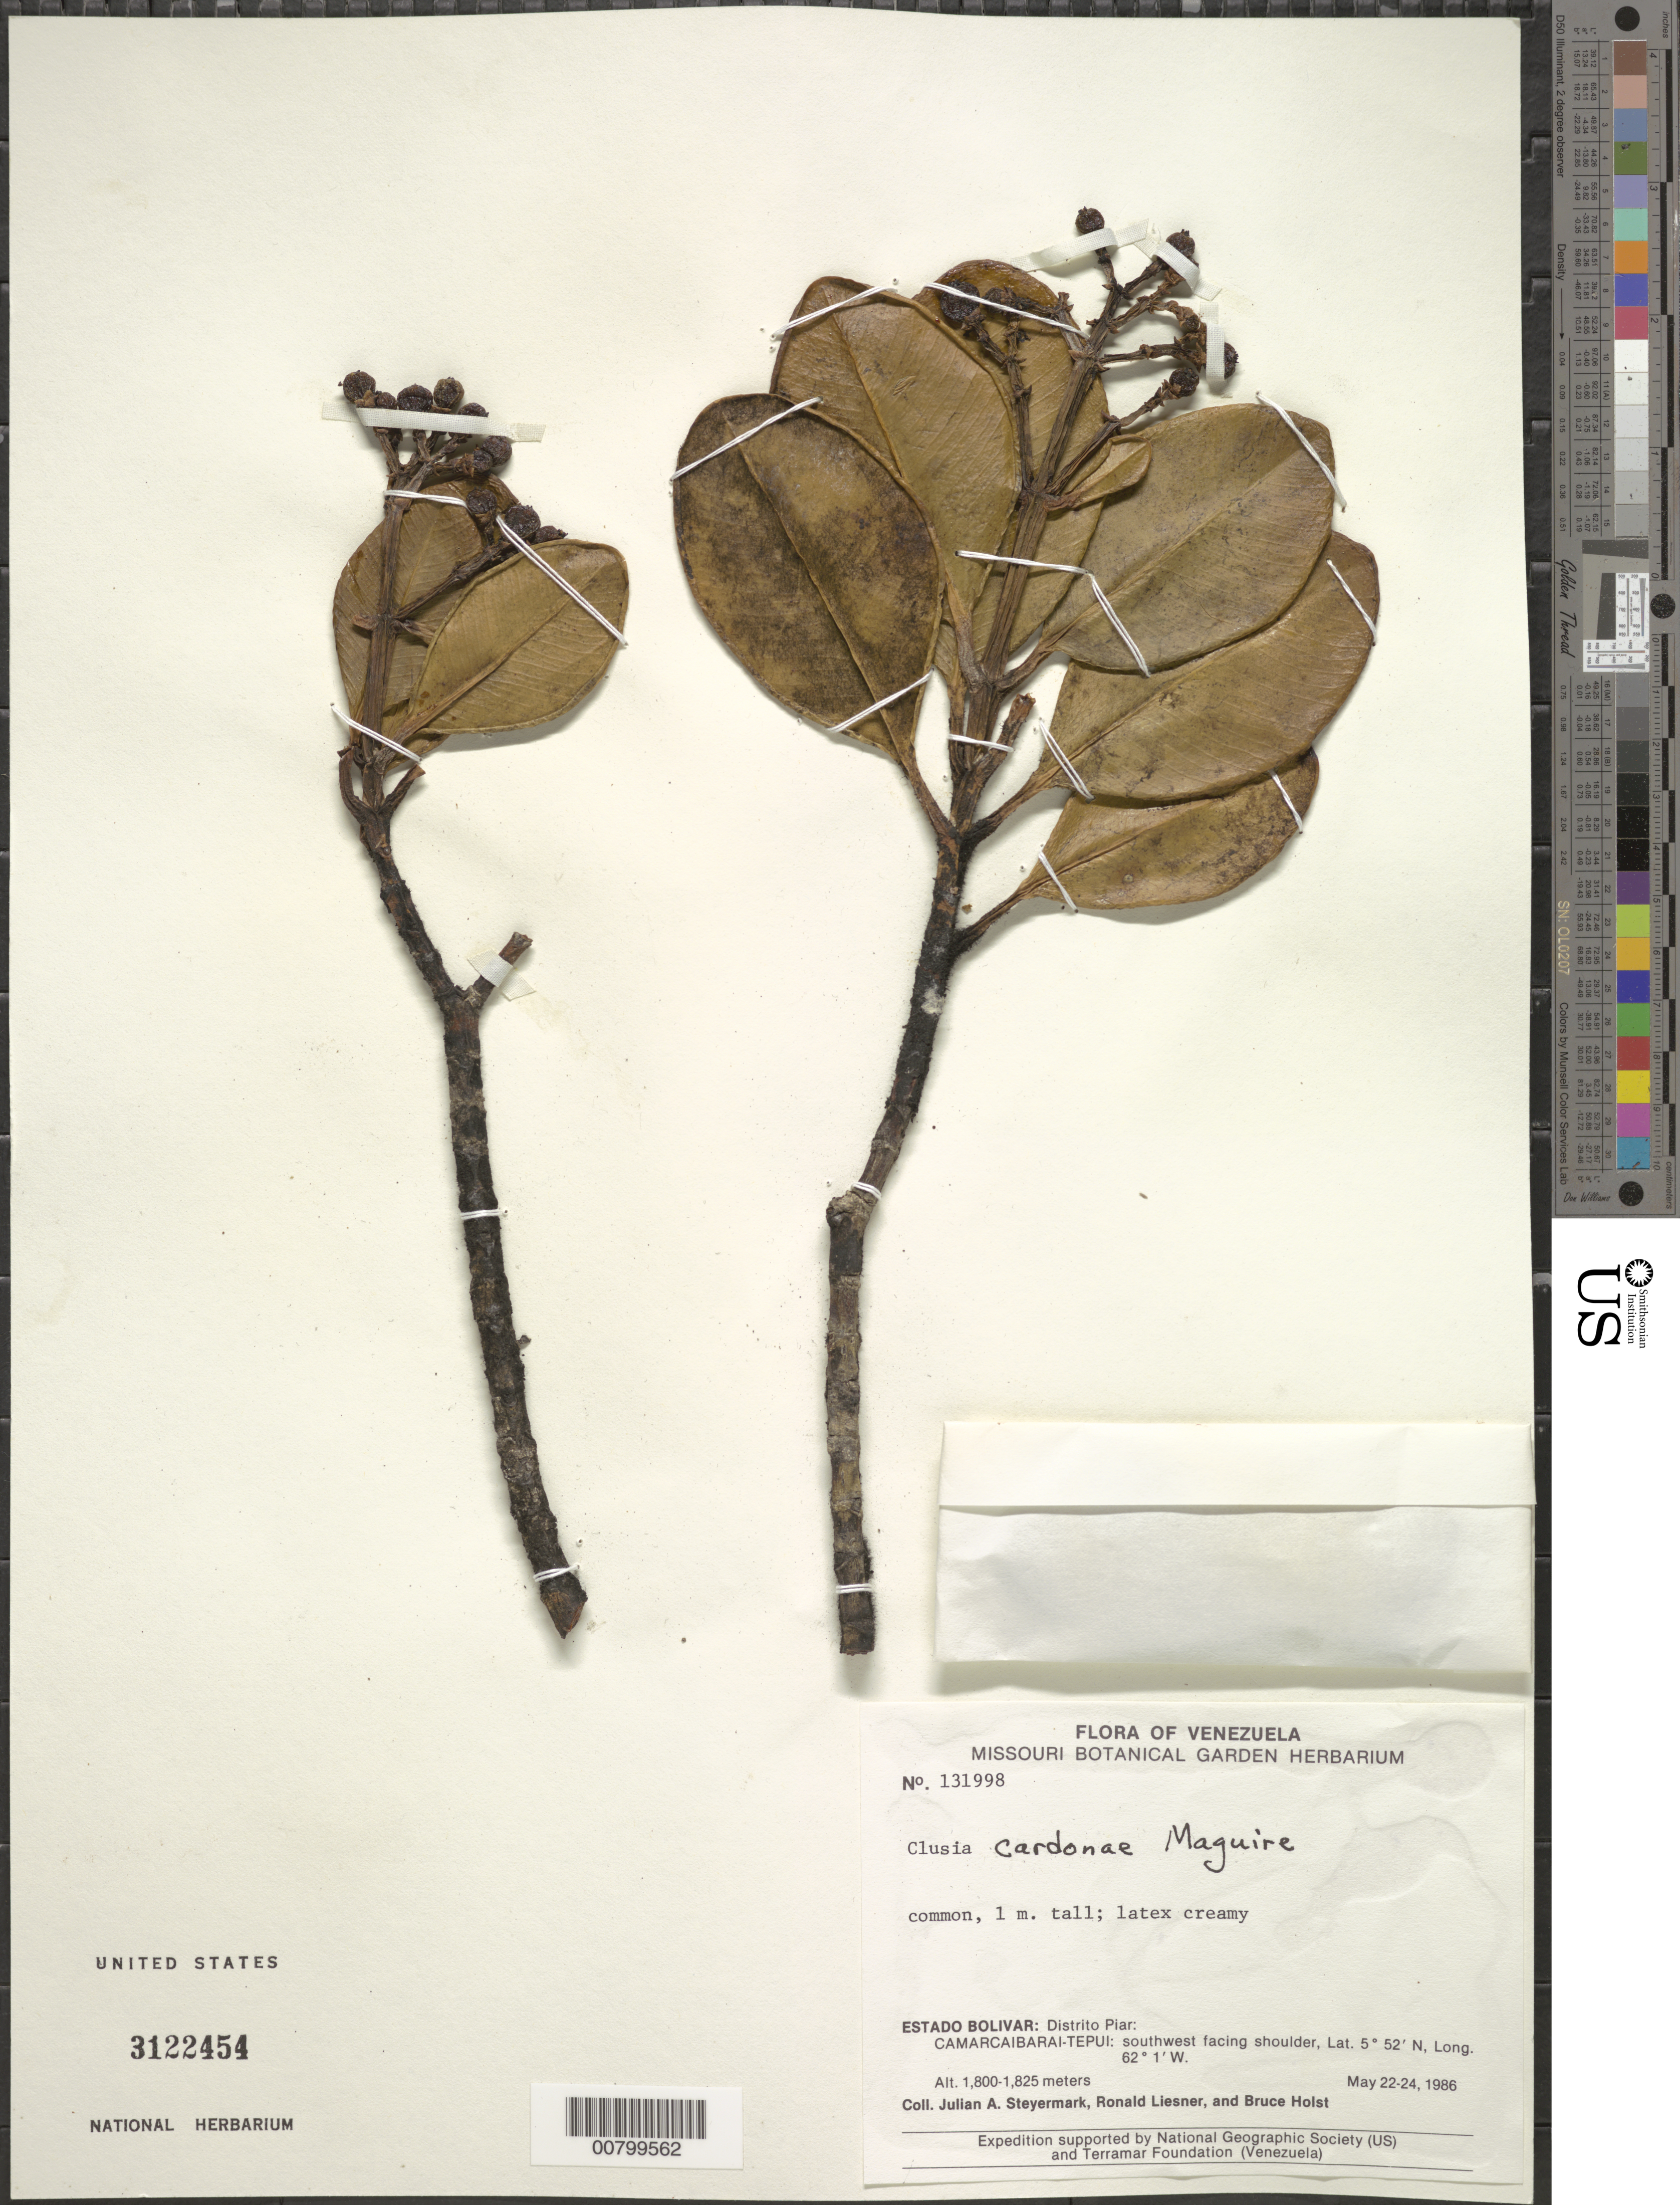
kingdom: Plantae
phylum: Tracheophyta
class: Magnoliopsida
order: Malpighiales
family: Clusiaceae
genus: Clusia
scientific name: Clusia cardonae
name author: Maguire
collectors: J. Steyermark, R. L. Liesner & B. Holst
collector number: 131998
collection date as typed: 22-May-86 to 24-May-86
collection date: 1986-05-22/1986-05-24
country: Venezuela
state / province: Bolívar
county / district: Piar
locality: Camarcaibarai-tepuí; SW facing shoulder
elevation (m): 1800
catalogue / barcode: US 3122454